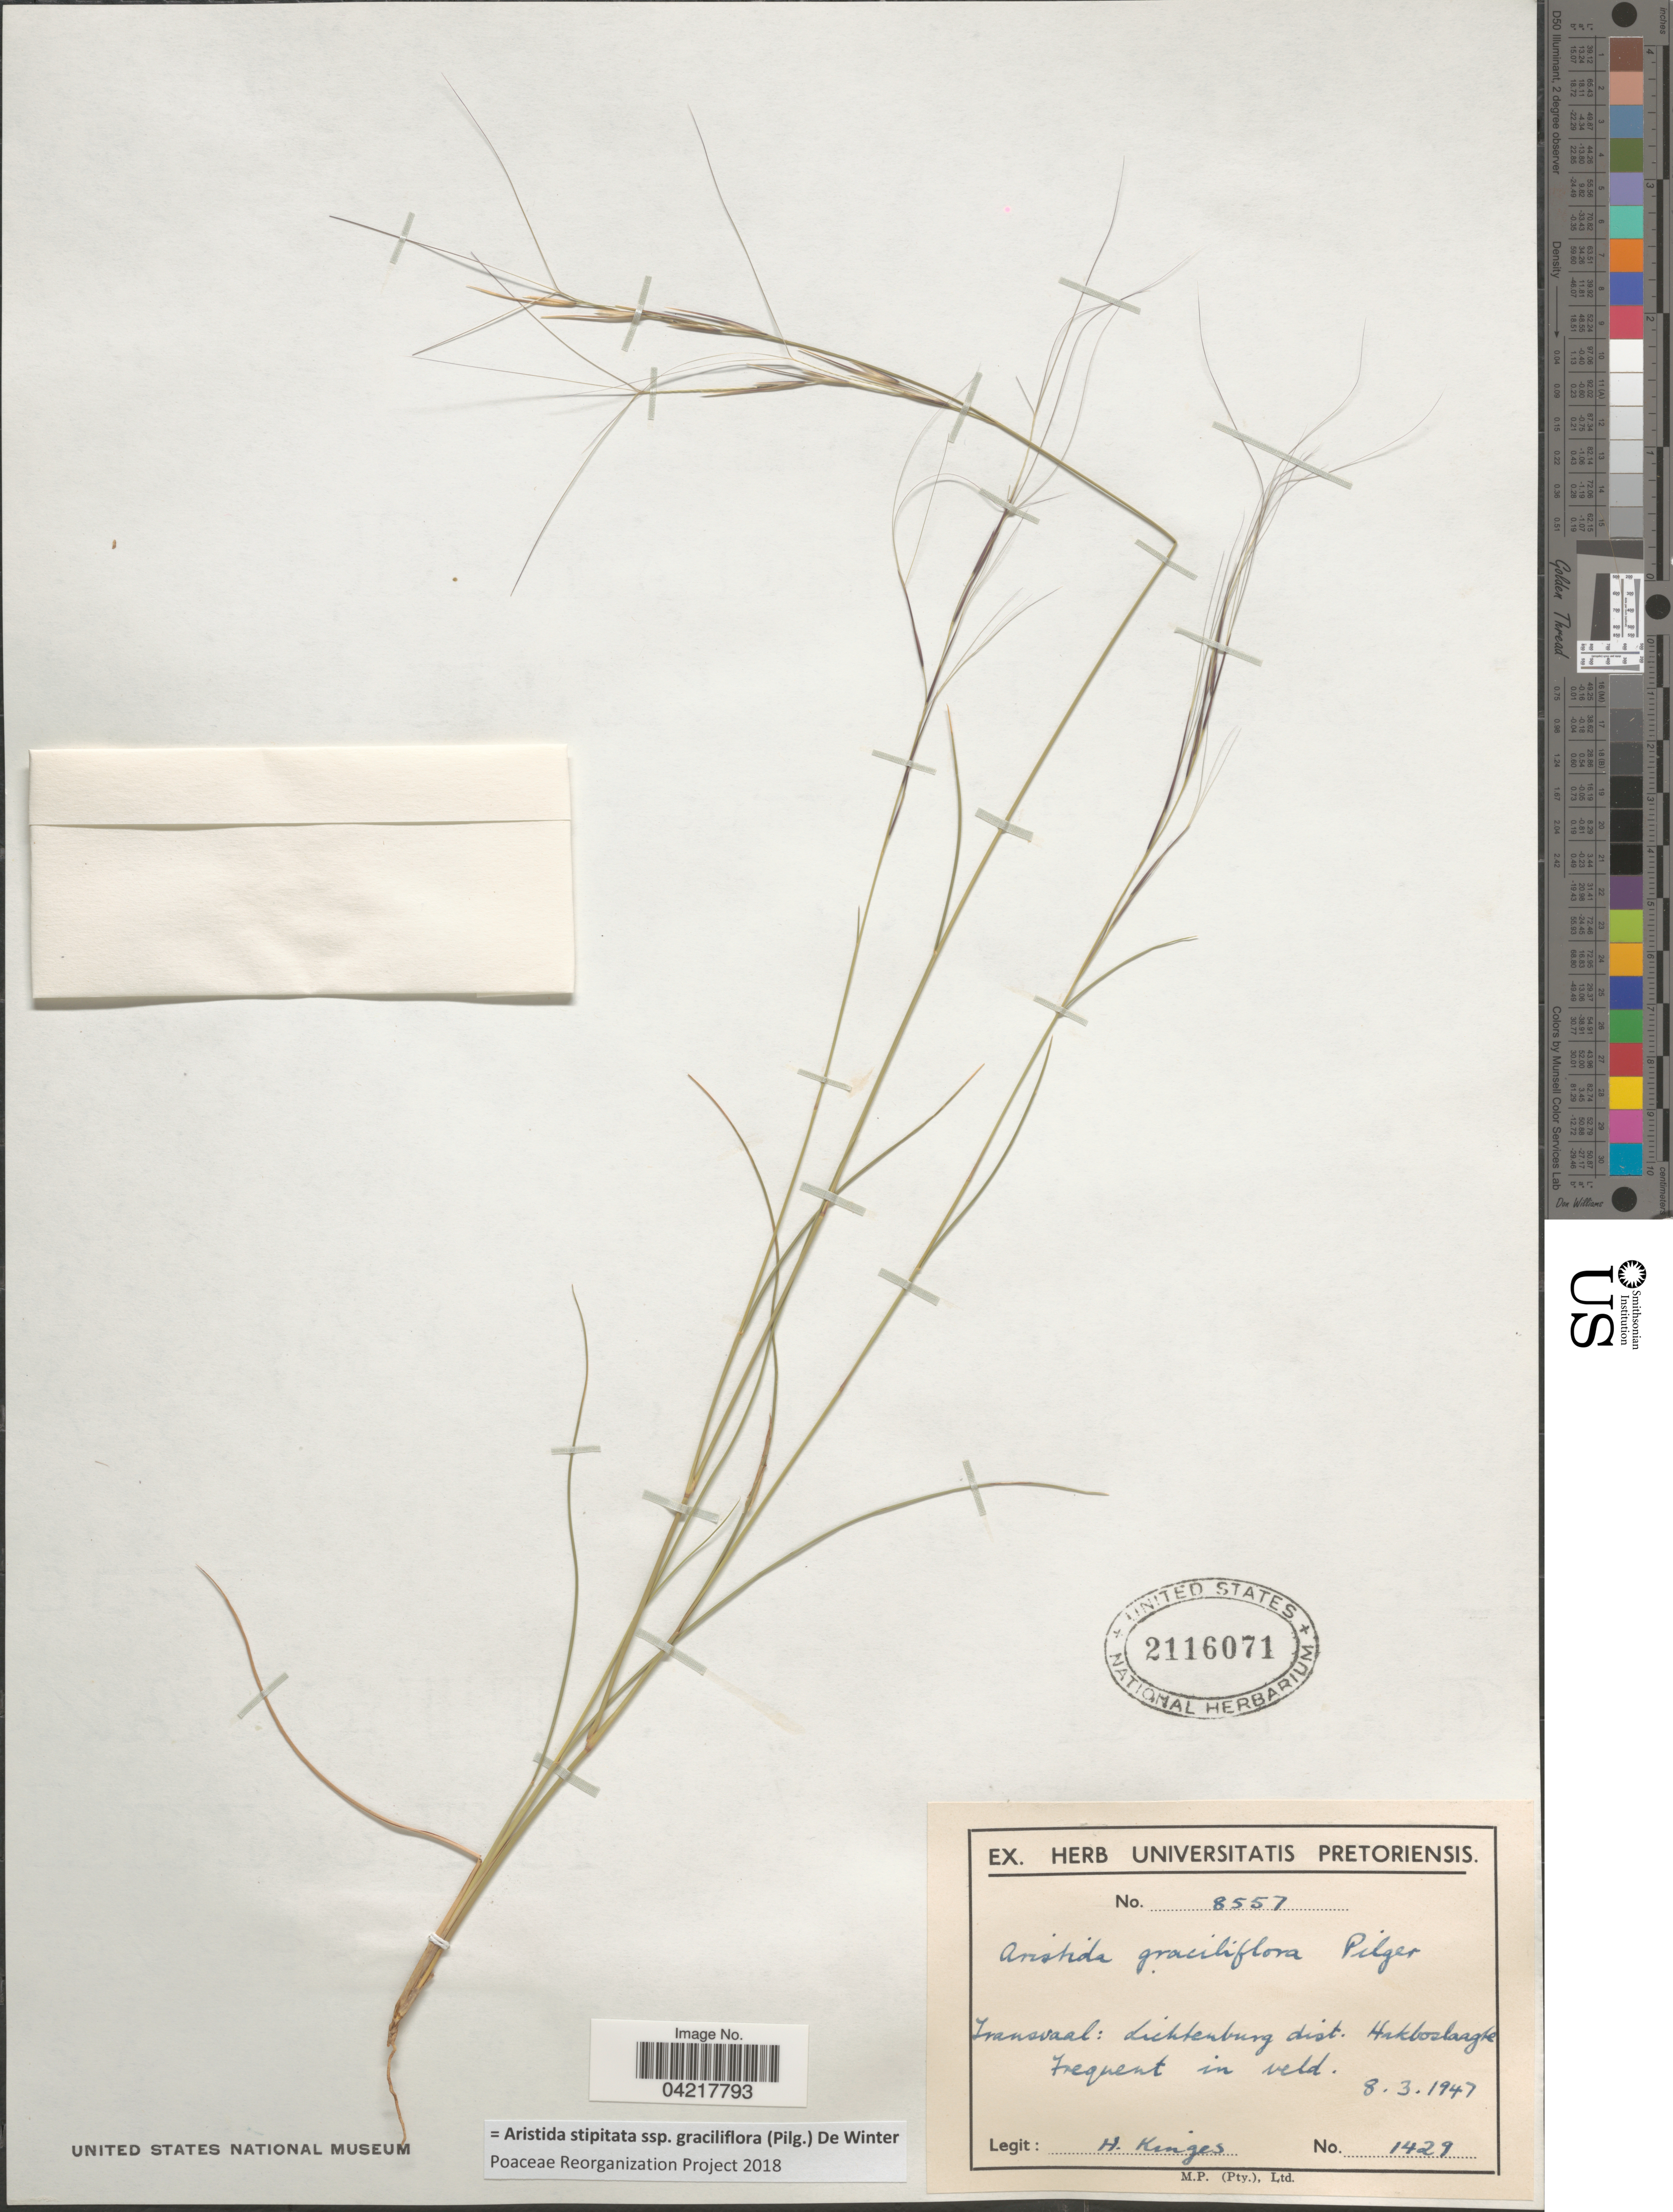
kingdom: Plantae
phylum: Tracheophyta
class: Liliopsida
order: Poales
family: Poaceae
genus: Aristida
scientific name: Aristida stipitata var. graciliflora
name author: (Pilg.) De Winter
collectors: H. Kinges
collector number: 1429/8557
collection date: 1947-03-08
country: South Africa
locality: Transvaal, Lichtenburg dist. Hakboslaagte.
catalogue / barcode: US 2116071